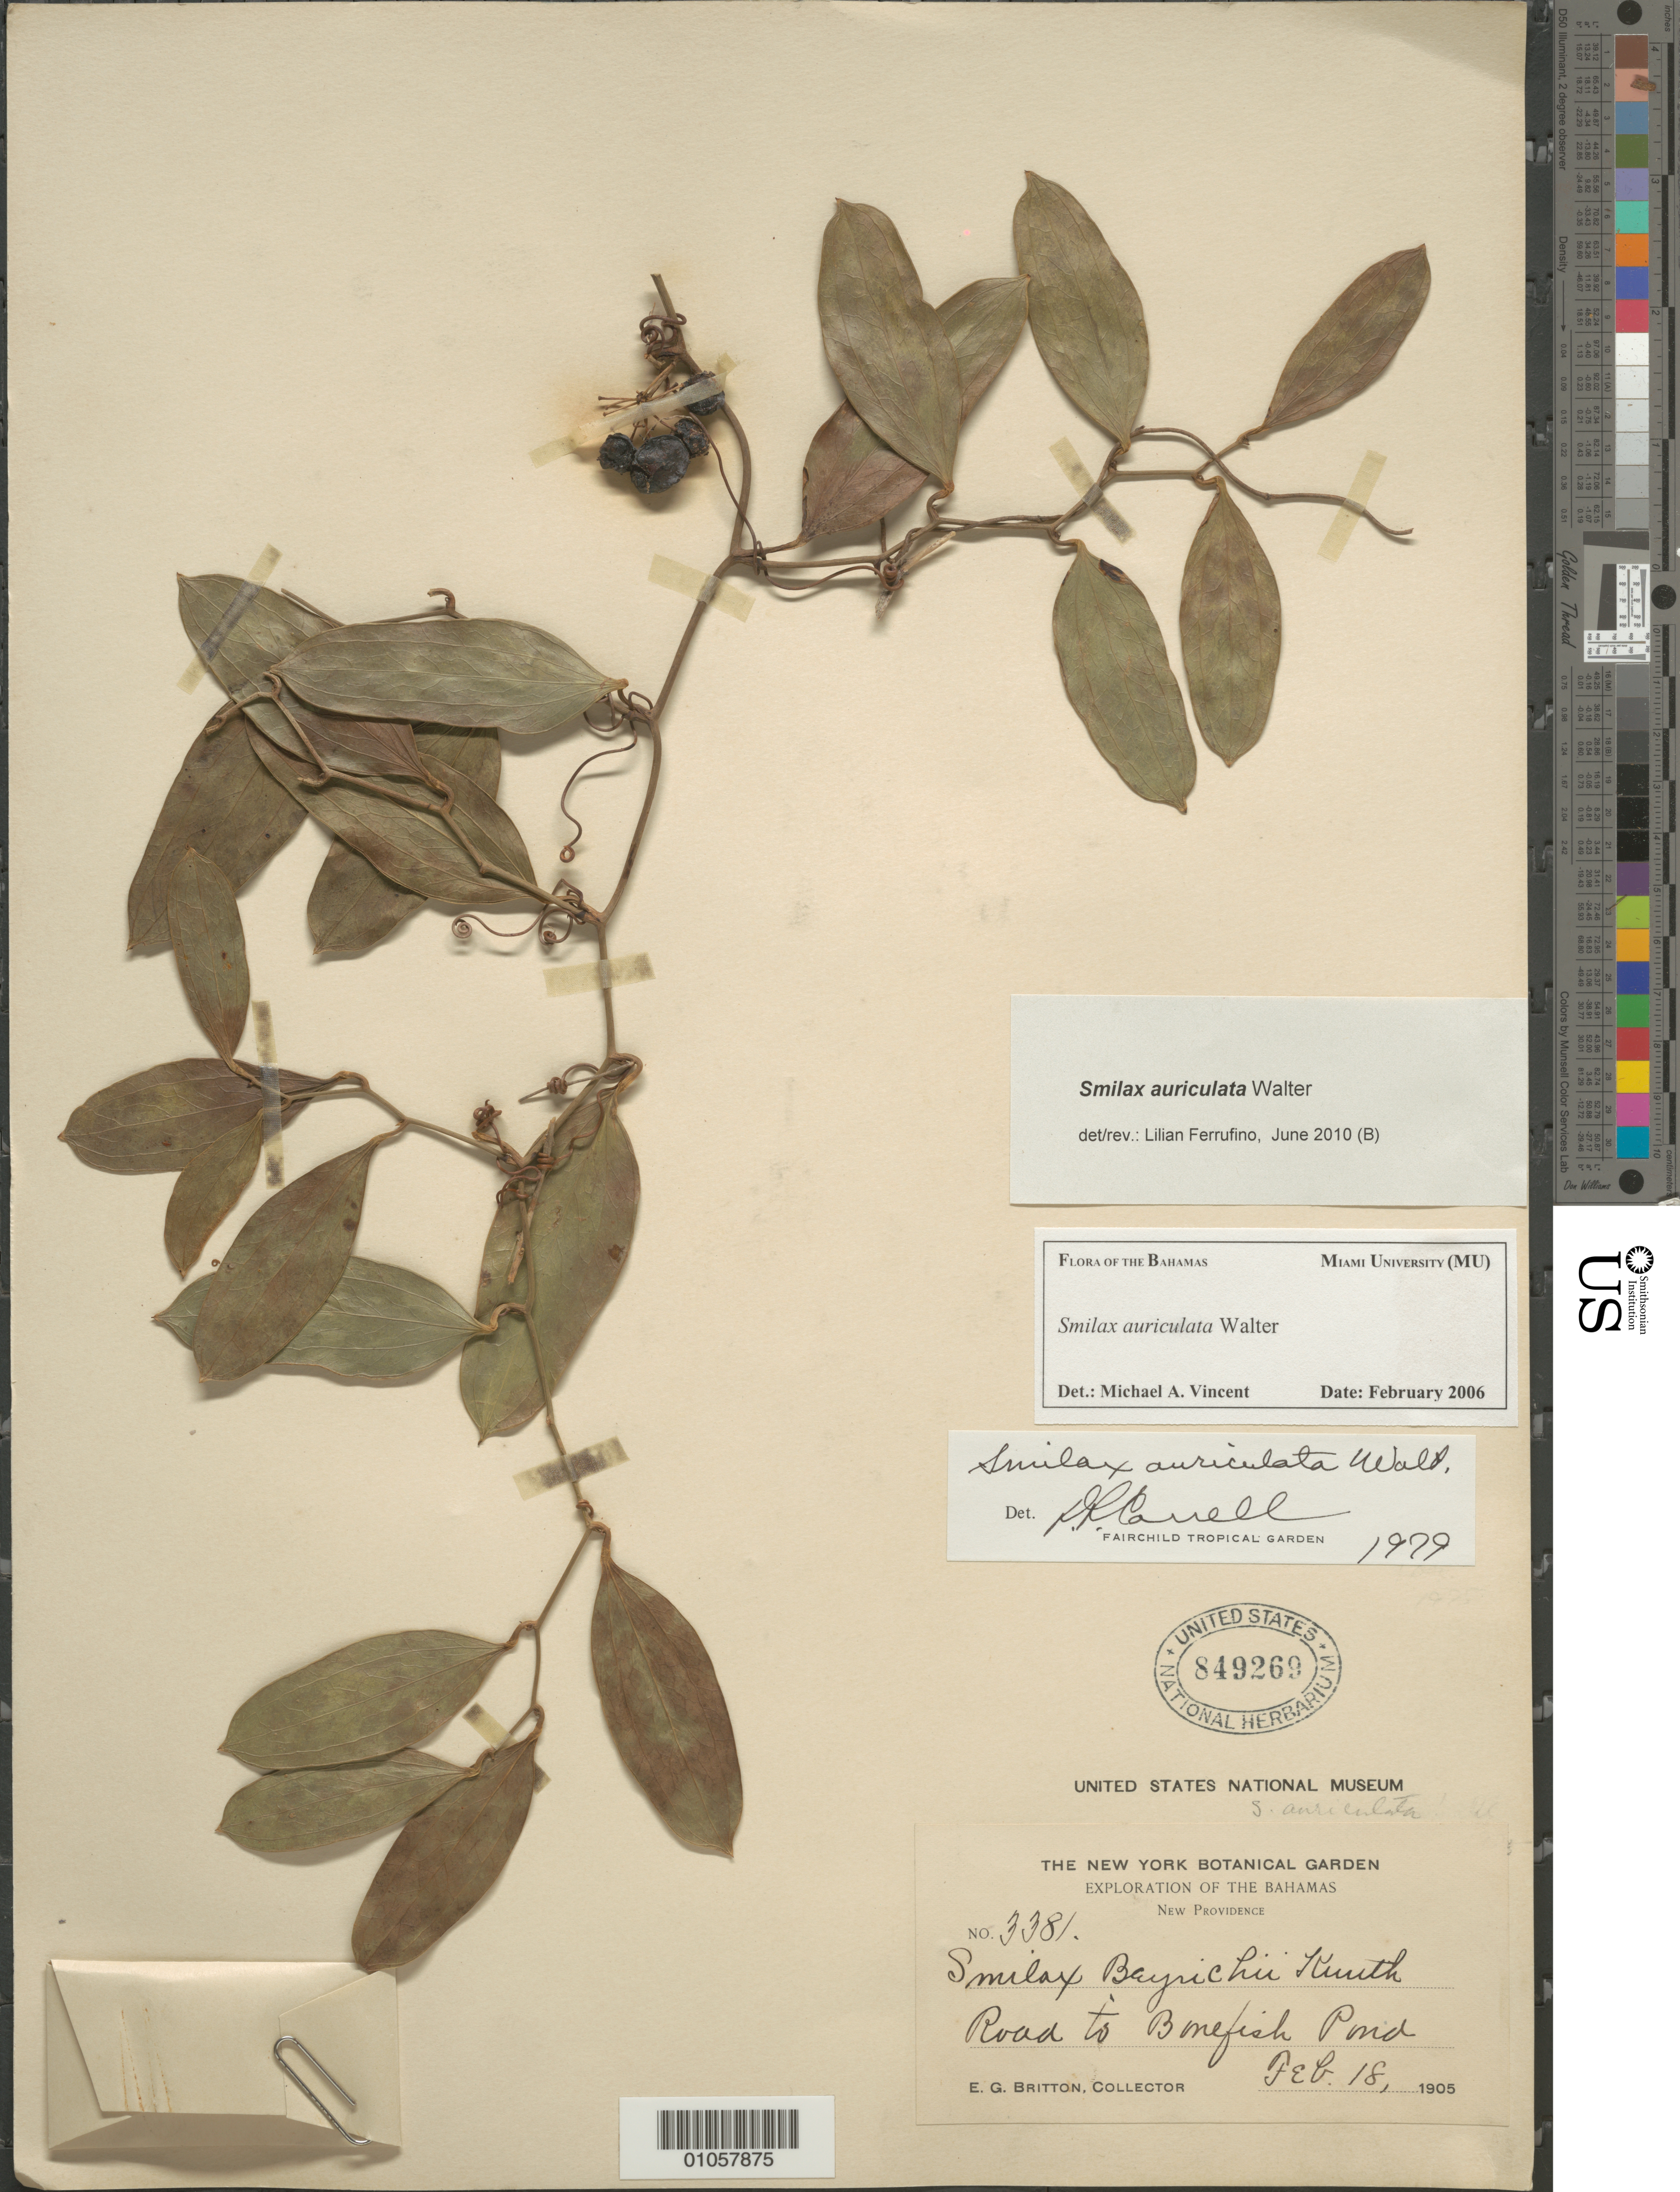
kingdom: Plantae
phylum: Tracheophyta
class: Liliopsida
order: Liliales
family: Smilacaceae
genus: Smilax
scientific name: Smilax auriculata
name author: Walter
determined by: Ferrufino, L., (USJ), Herbario Universidad de Costa Rica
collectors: E. G. Britton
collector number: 3381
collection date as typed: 18 Feb 1905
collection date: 1905-02-18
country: Bahamas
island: New Providence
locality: Road to Bonefish Pond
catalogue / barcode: US 849269